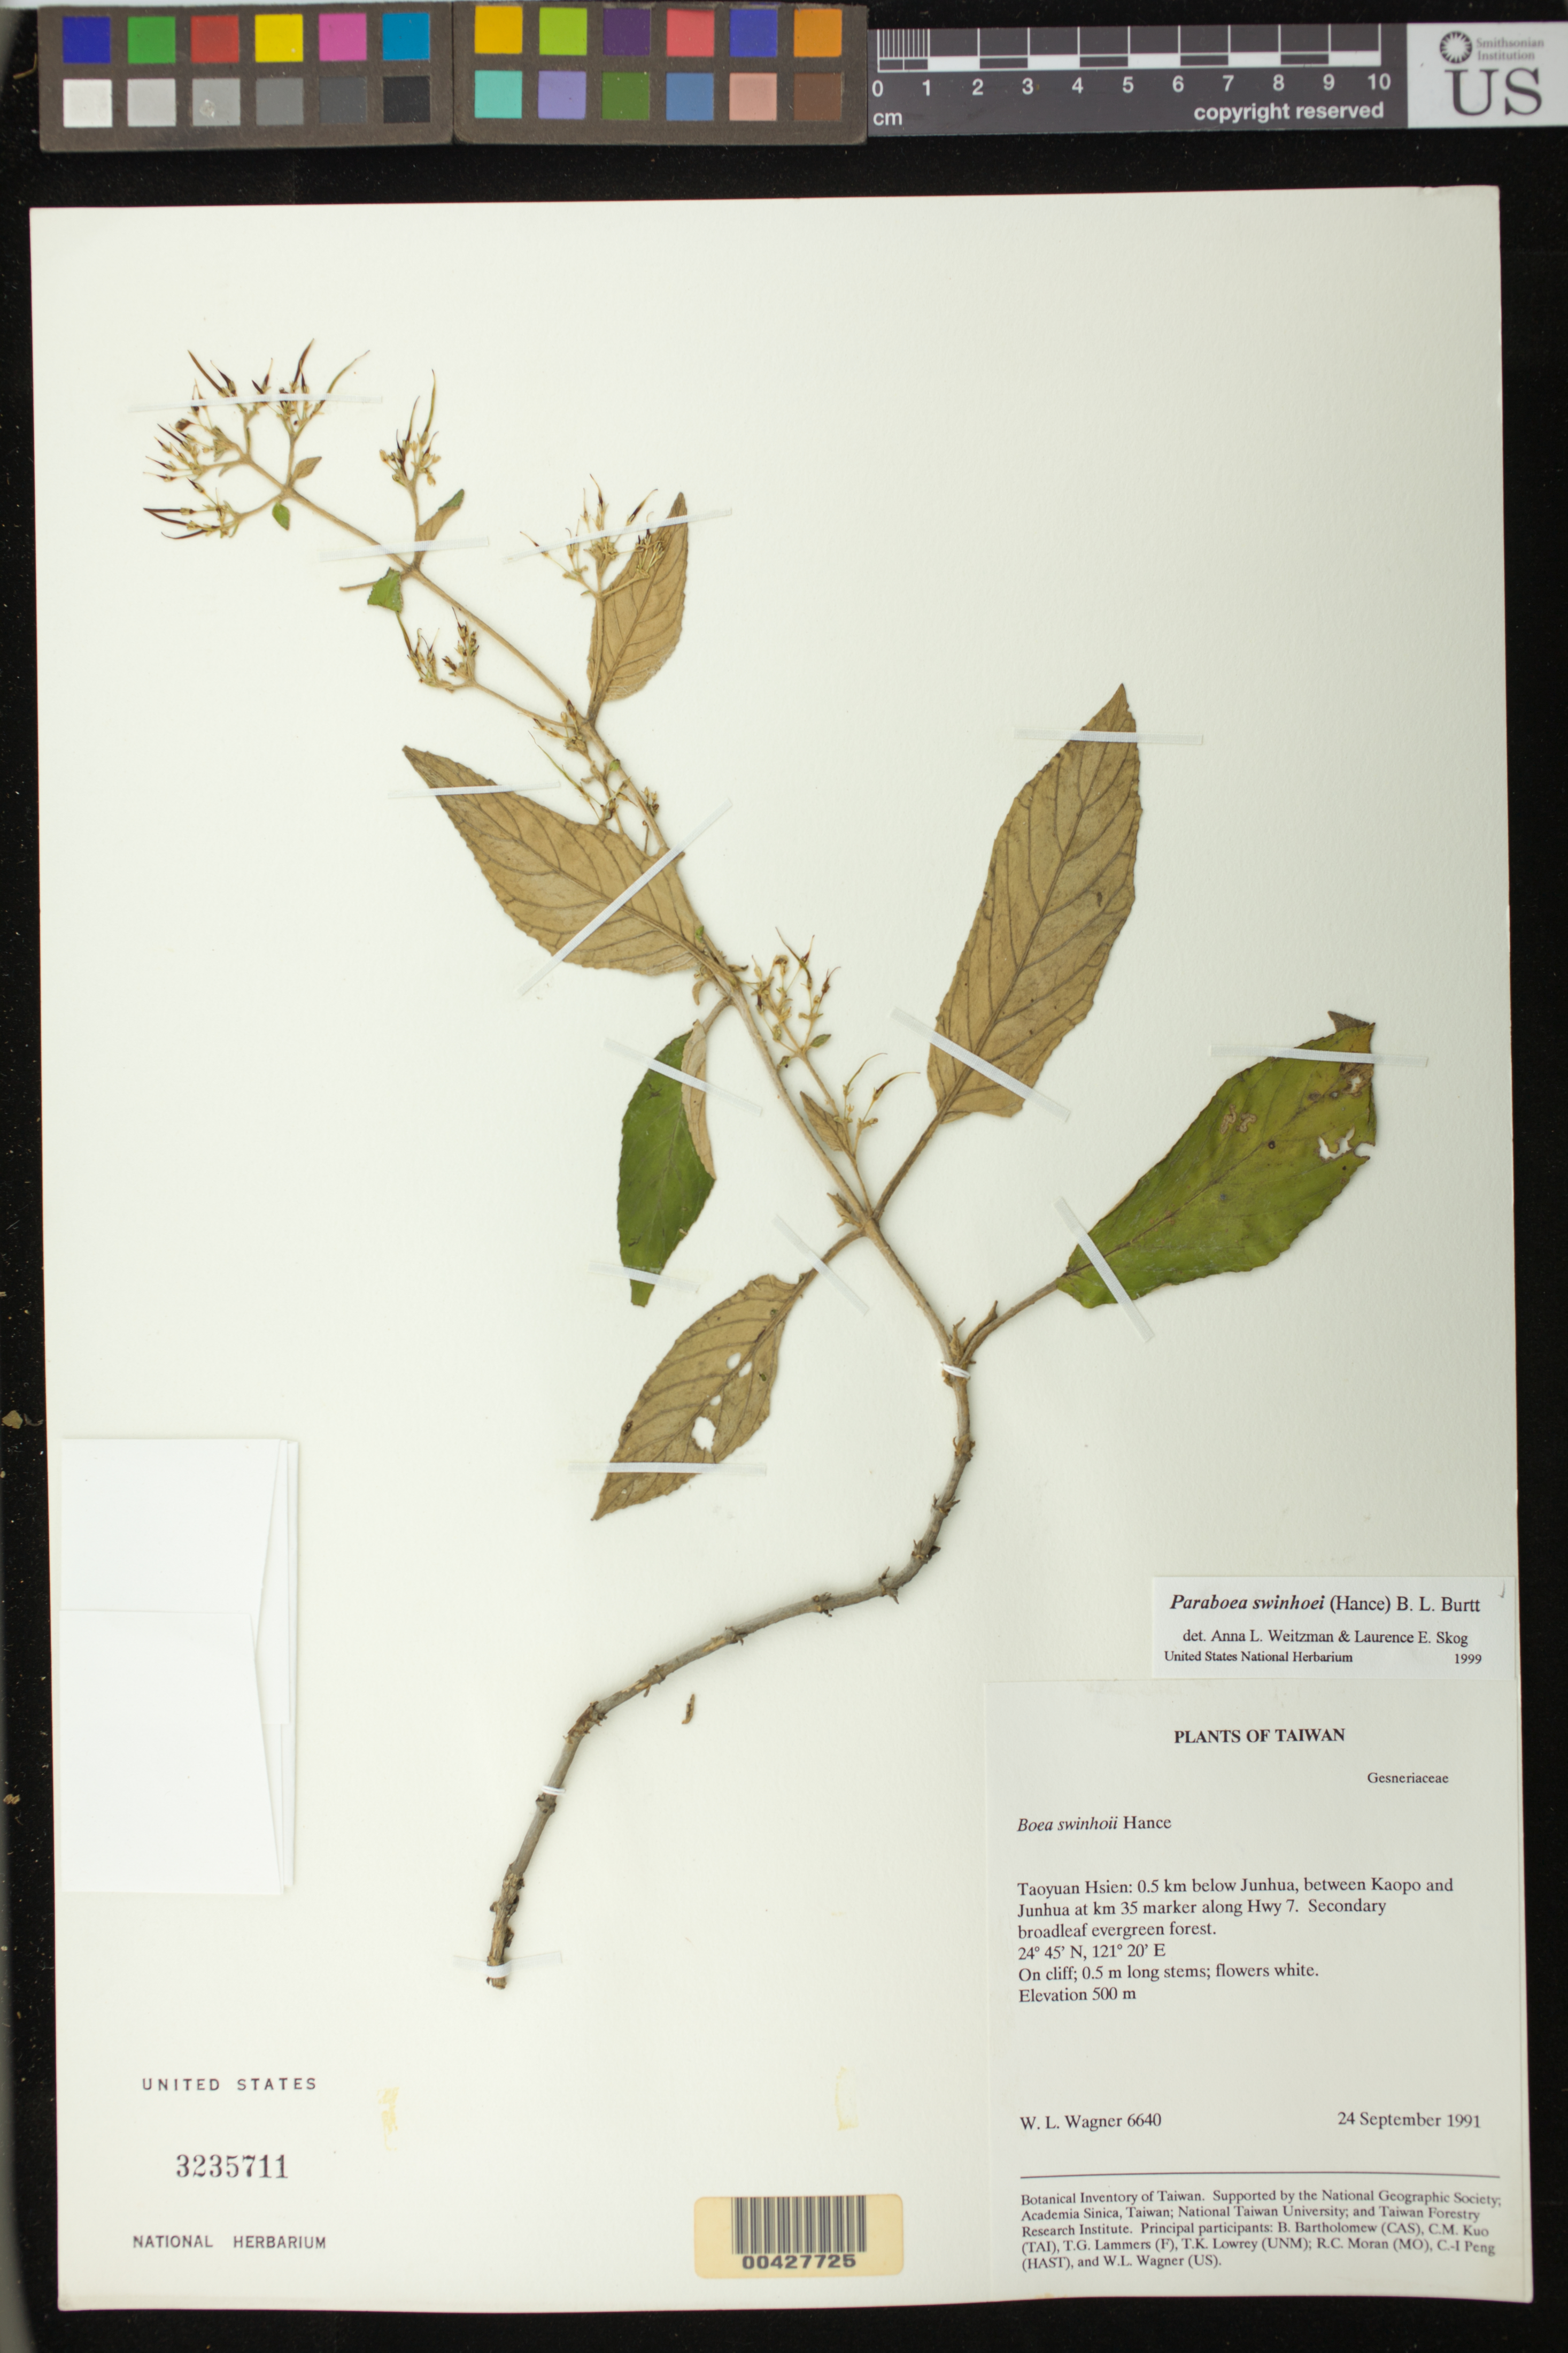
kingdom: Plantae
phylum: Tracheophyta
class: Magnoliopsida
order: Lamiales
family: Gesneriaceae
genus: Paraboea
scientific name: Paraboea swinhoei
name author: (Hance) B.L. Burtt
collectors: W. L. Wagner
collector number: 6640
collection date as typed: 24 Sep 1991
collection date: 1991-09-24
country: Taiwan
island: Taiwan [Formosa]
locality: Taoyuan hsien, below junhua between kaopo and junhua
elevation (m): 500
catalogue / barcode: US 3235711